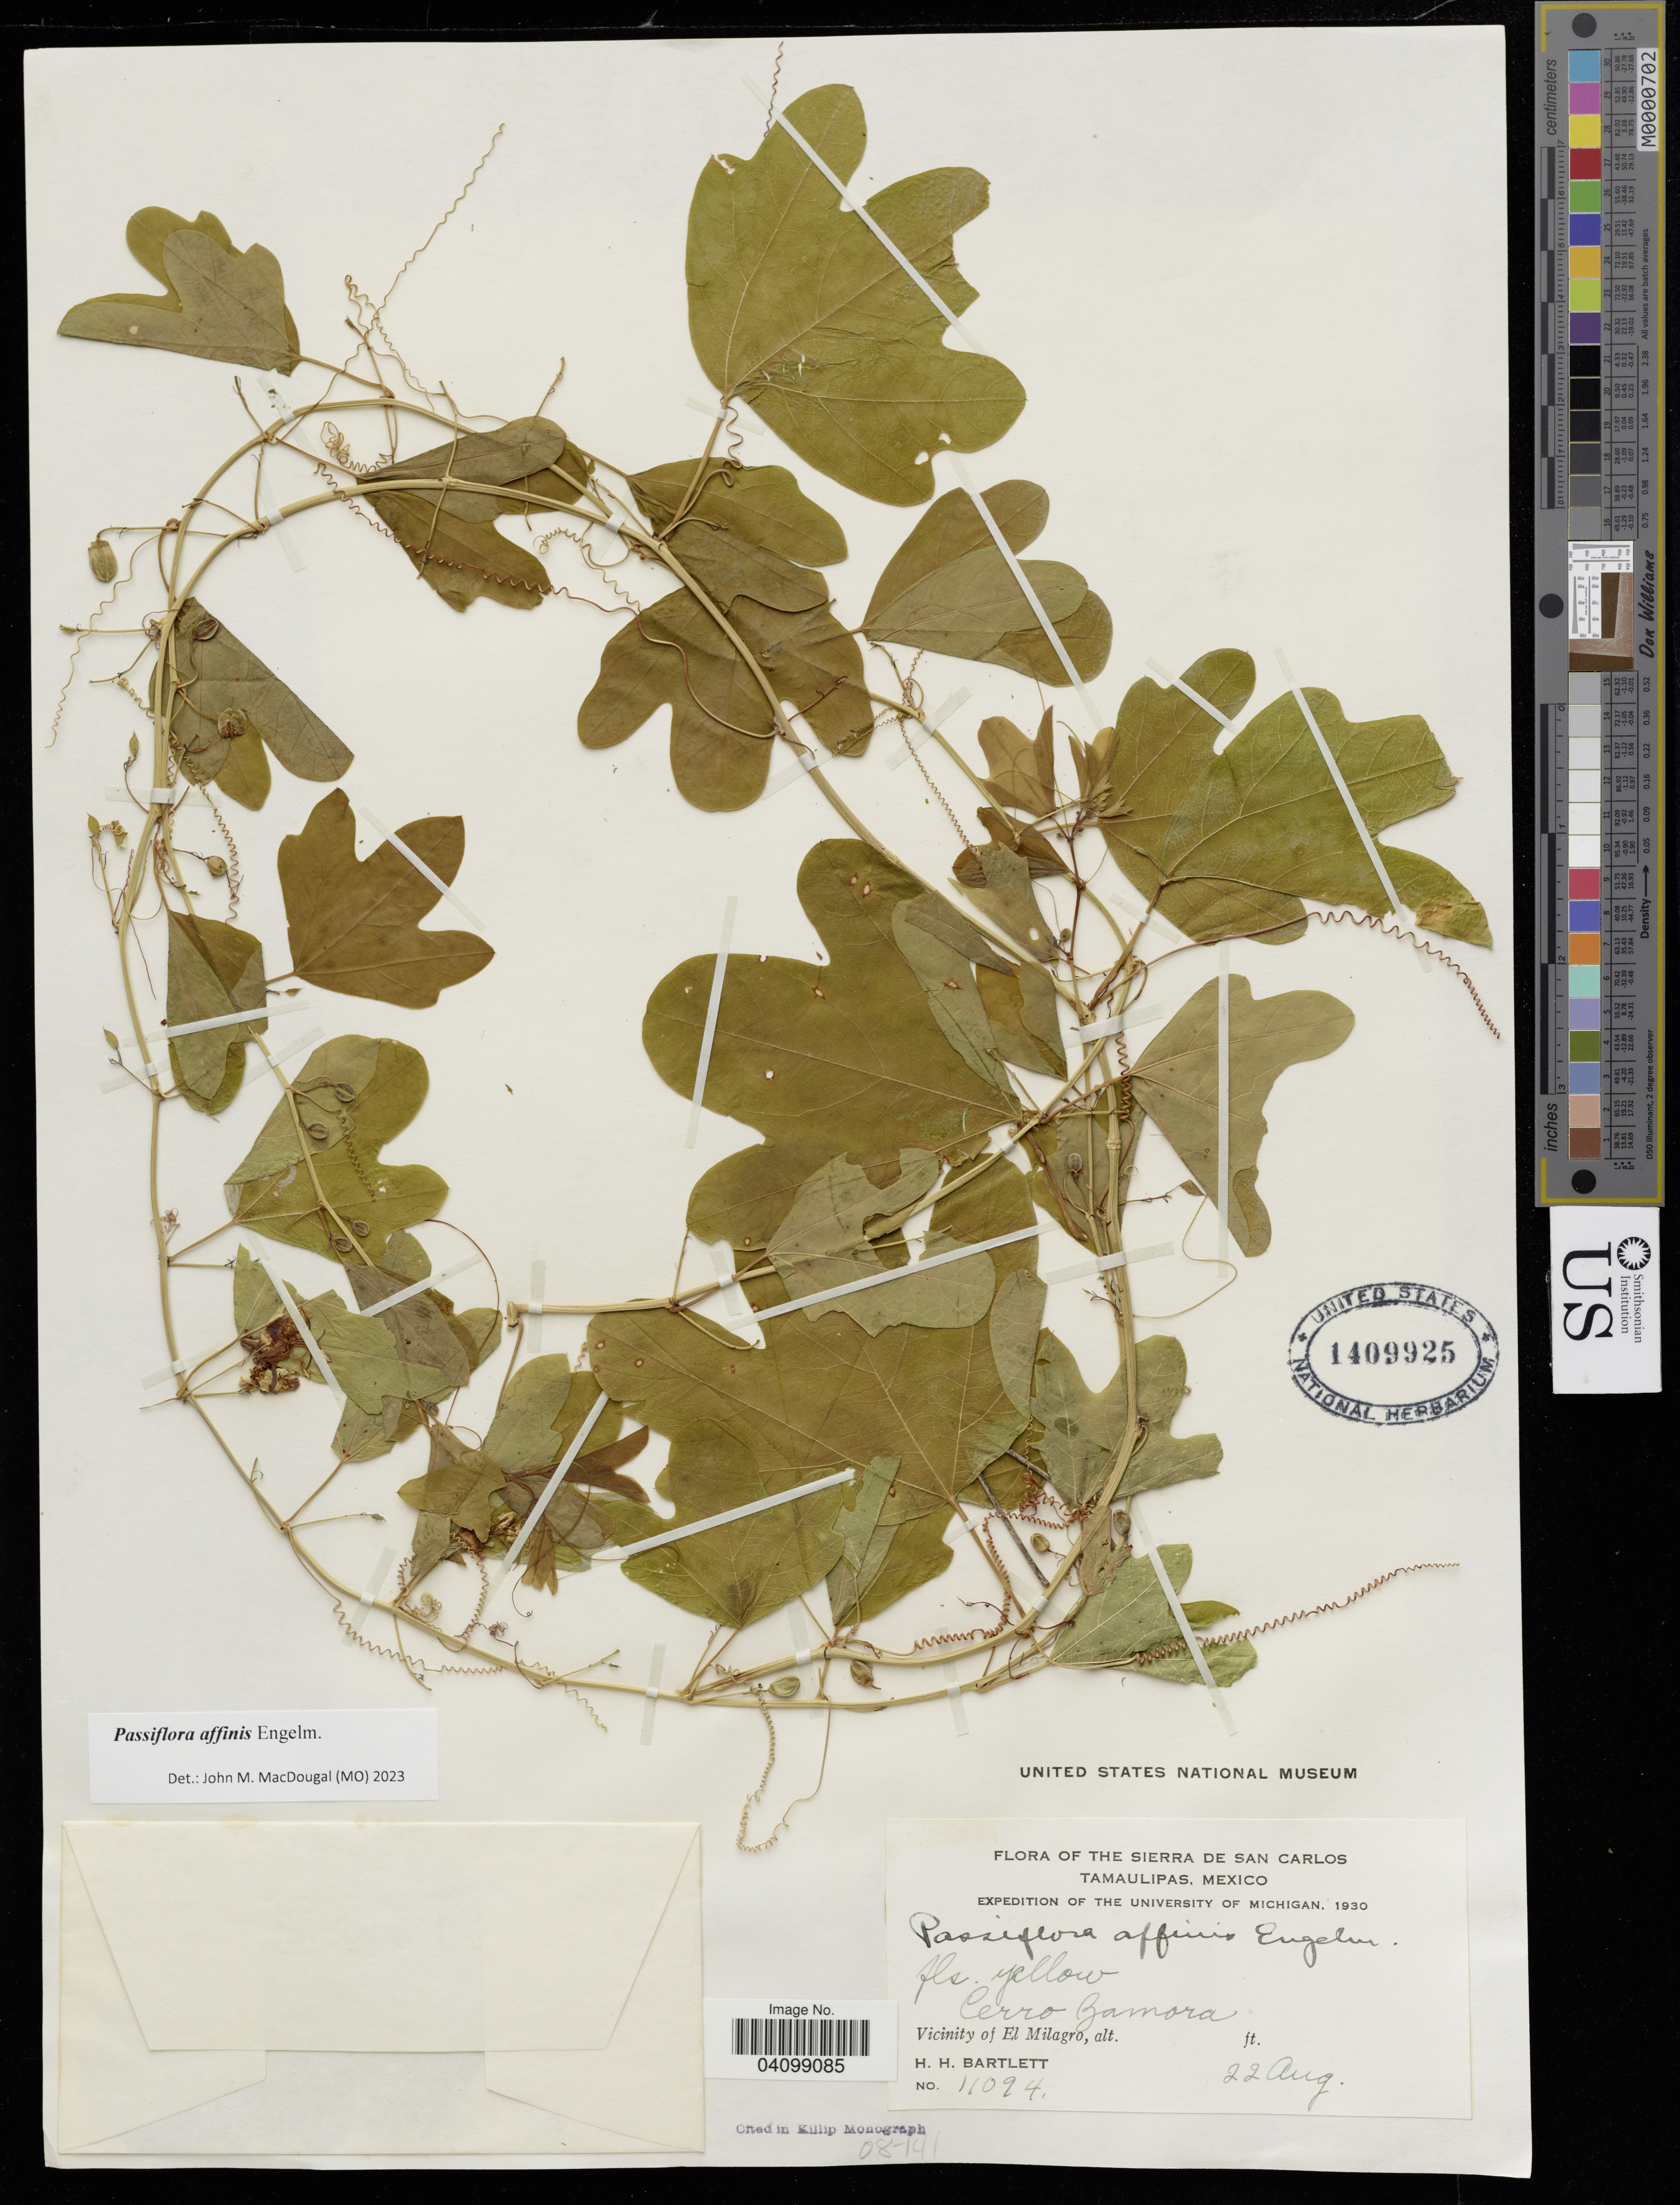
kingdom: Plantae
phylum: Tracheophyta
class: Magnoliopsida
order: Malpighiales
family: Passifloraceae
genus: Passiflora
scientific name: Passiflora affinis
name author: Engelm. ex A. Gray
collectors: H. H. Bartlett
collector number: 11094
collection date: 1930-08-22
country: Mexico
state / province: Tamaulipas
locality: Sierra de San Carlos. Cerro Zamora. Vicinity of El Milagro.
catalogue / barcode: US 1409925